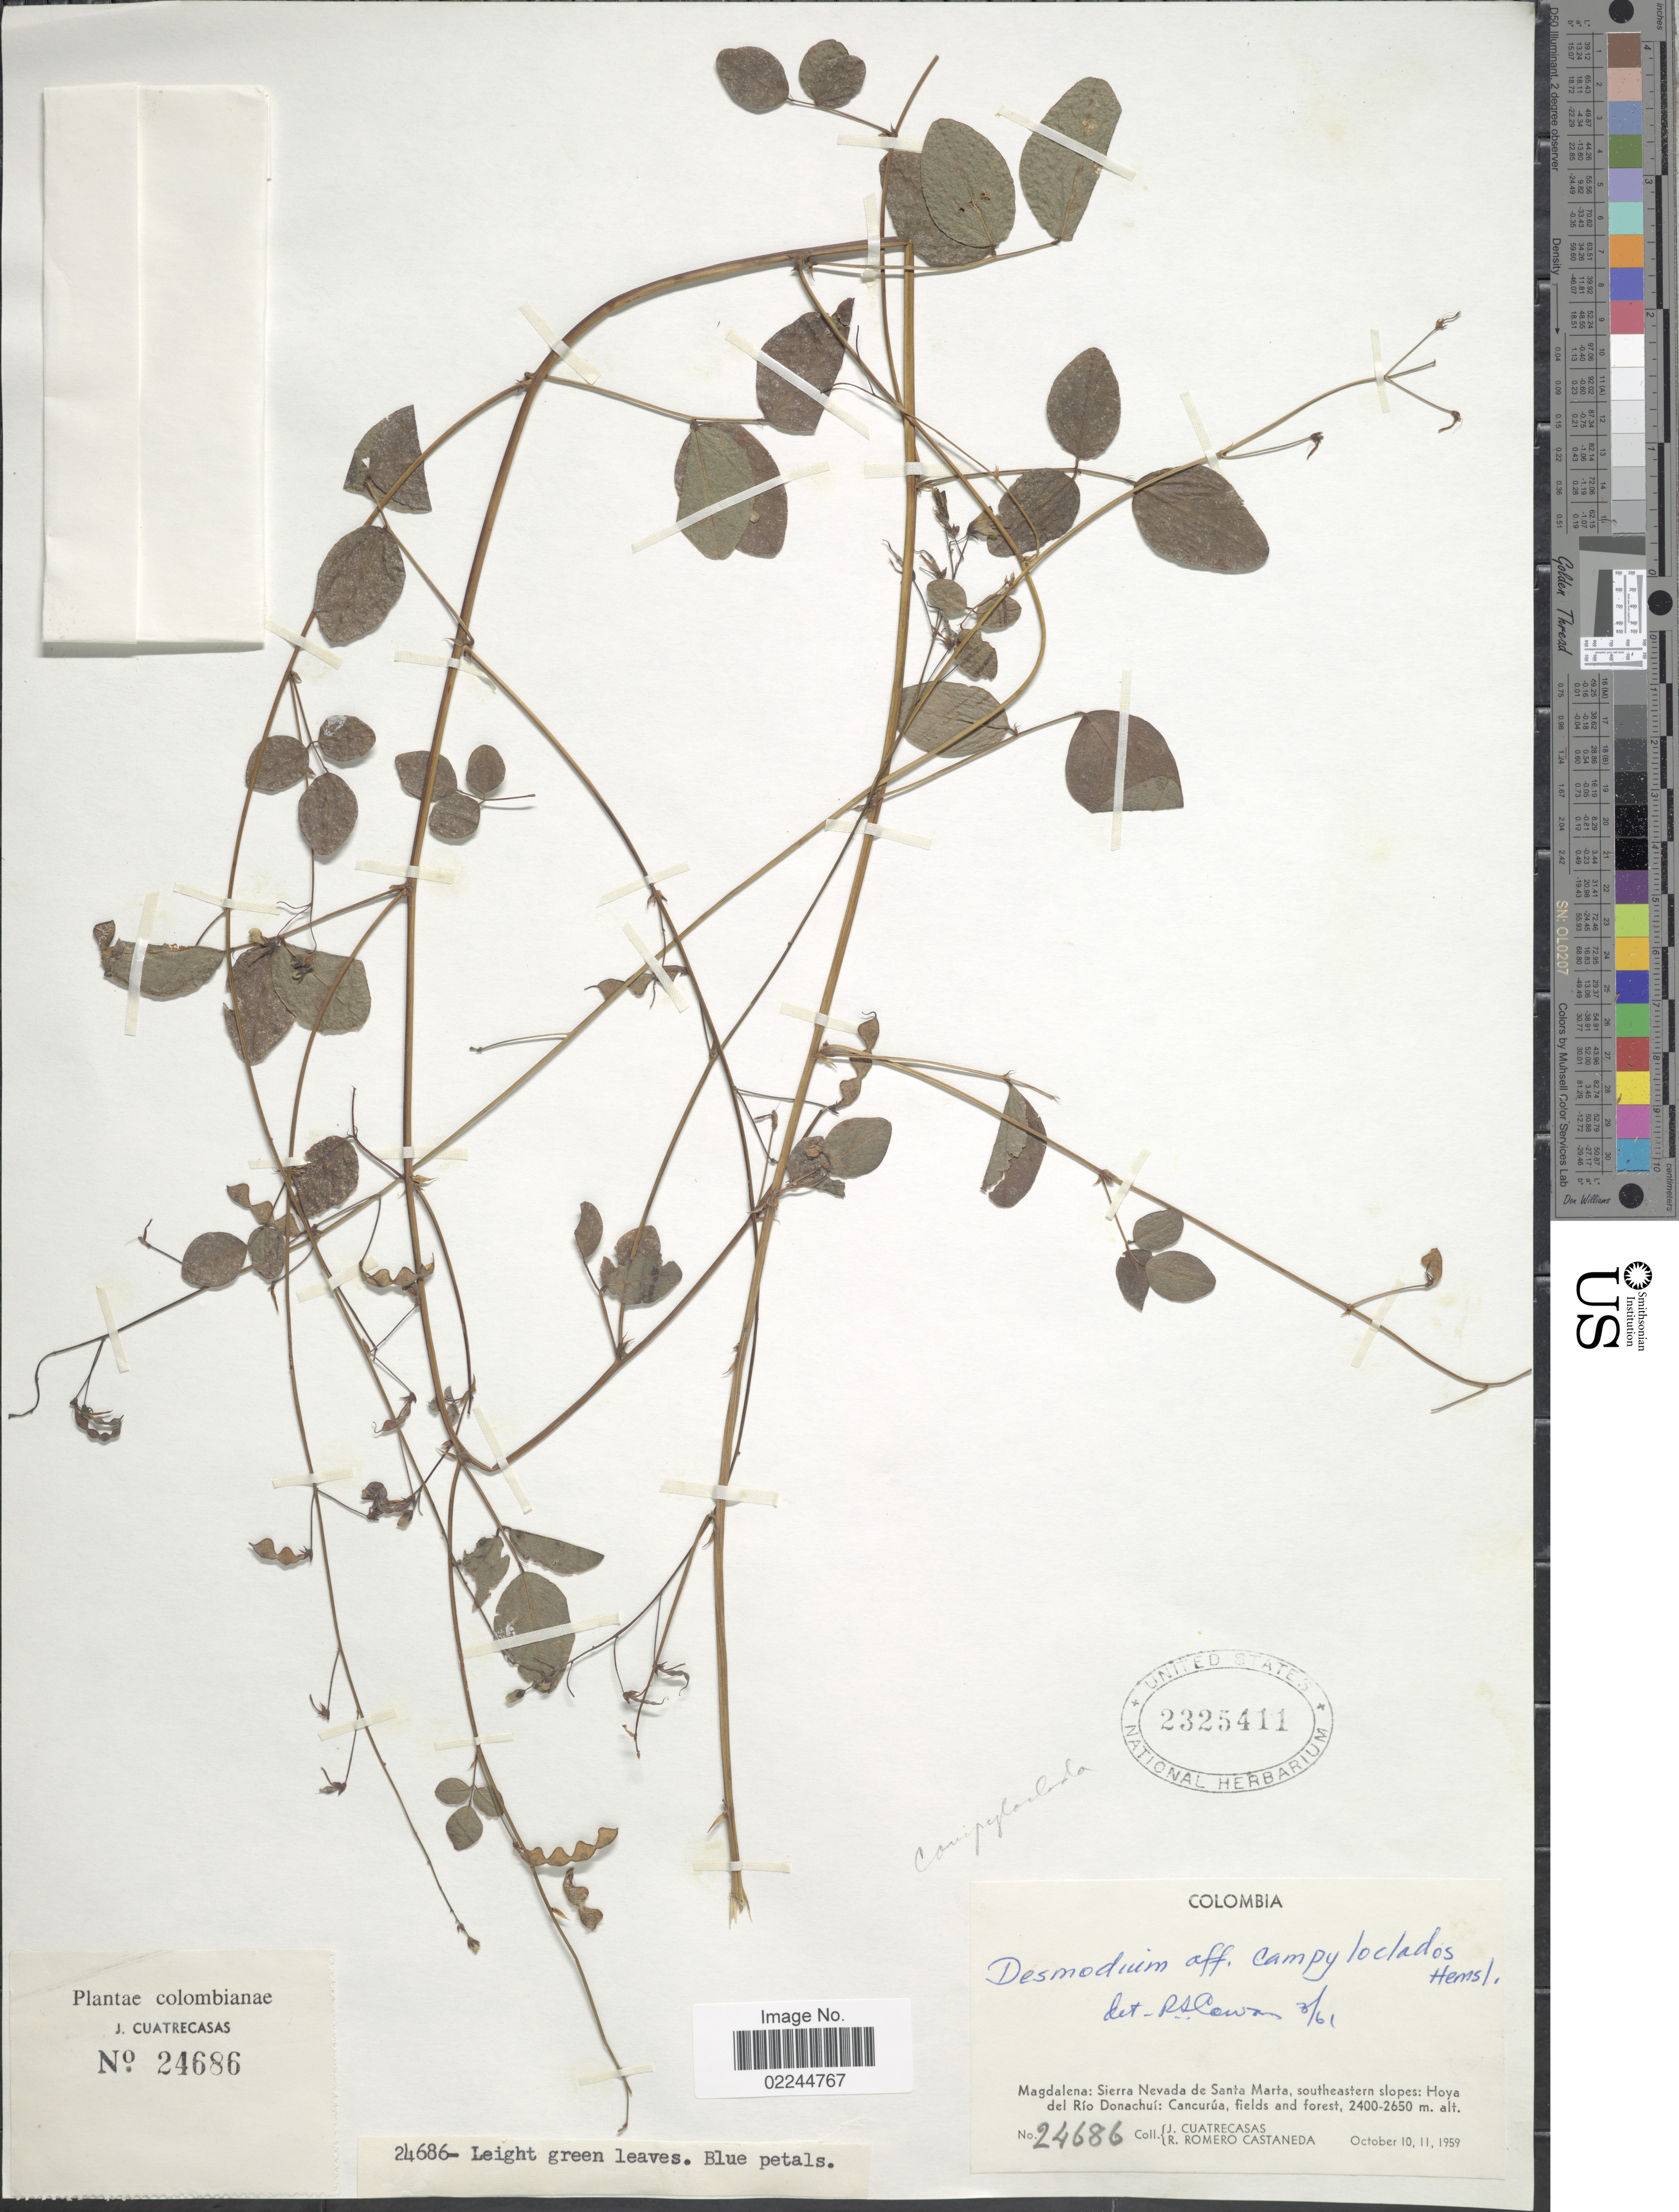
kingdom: Plantae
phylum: Tracheophyta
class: Magnoliopsida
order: Fabales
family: Fabaceae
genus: Desmodium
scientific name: Desmodium campyloclados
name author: Hemsl.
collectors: J. Cuatrecasas & R. Romero Castañeda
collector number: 24686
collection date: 1959-10-10/1959-10-11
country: Colombia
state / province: Magdalena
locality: Sierra Nevada de Santa Marta, southeastern slopes, Hoya del Rio Donachui, Cancurua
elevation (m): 2400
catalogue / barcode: US 2325411